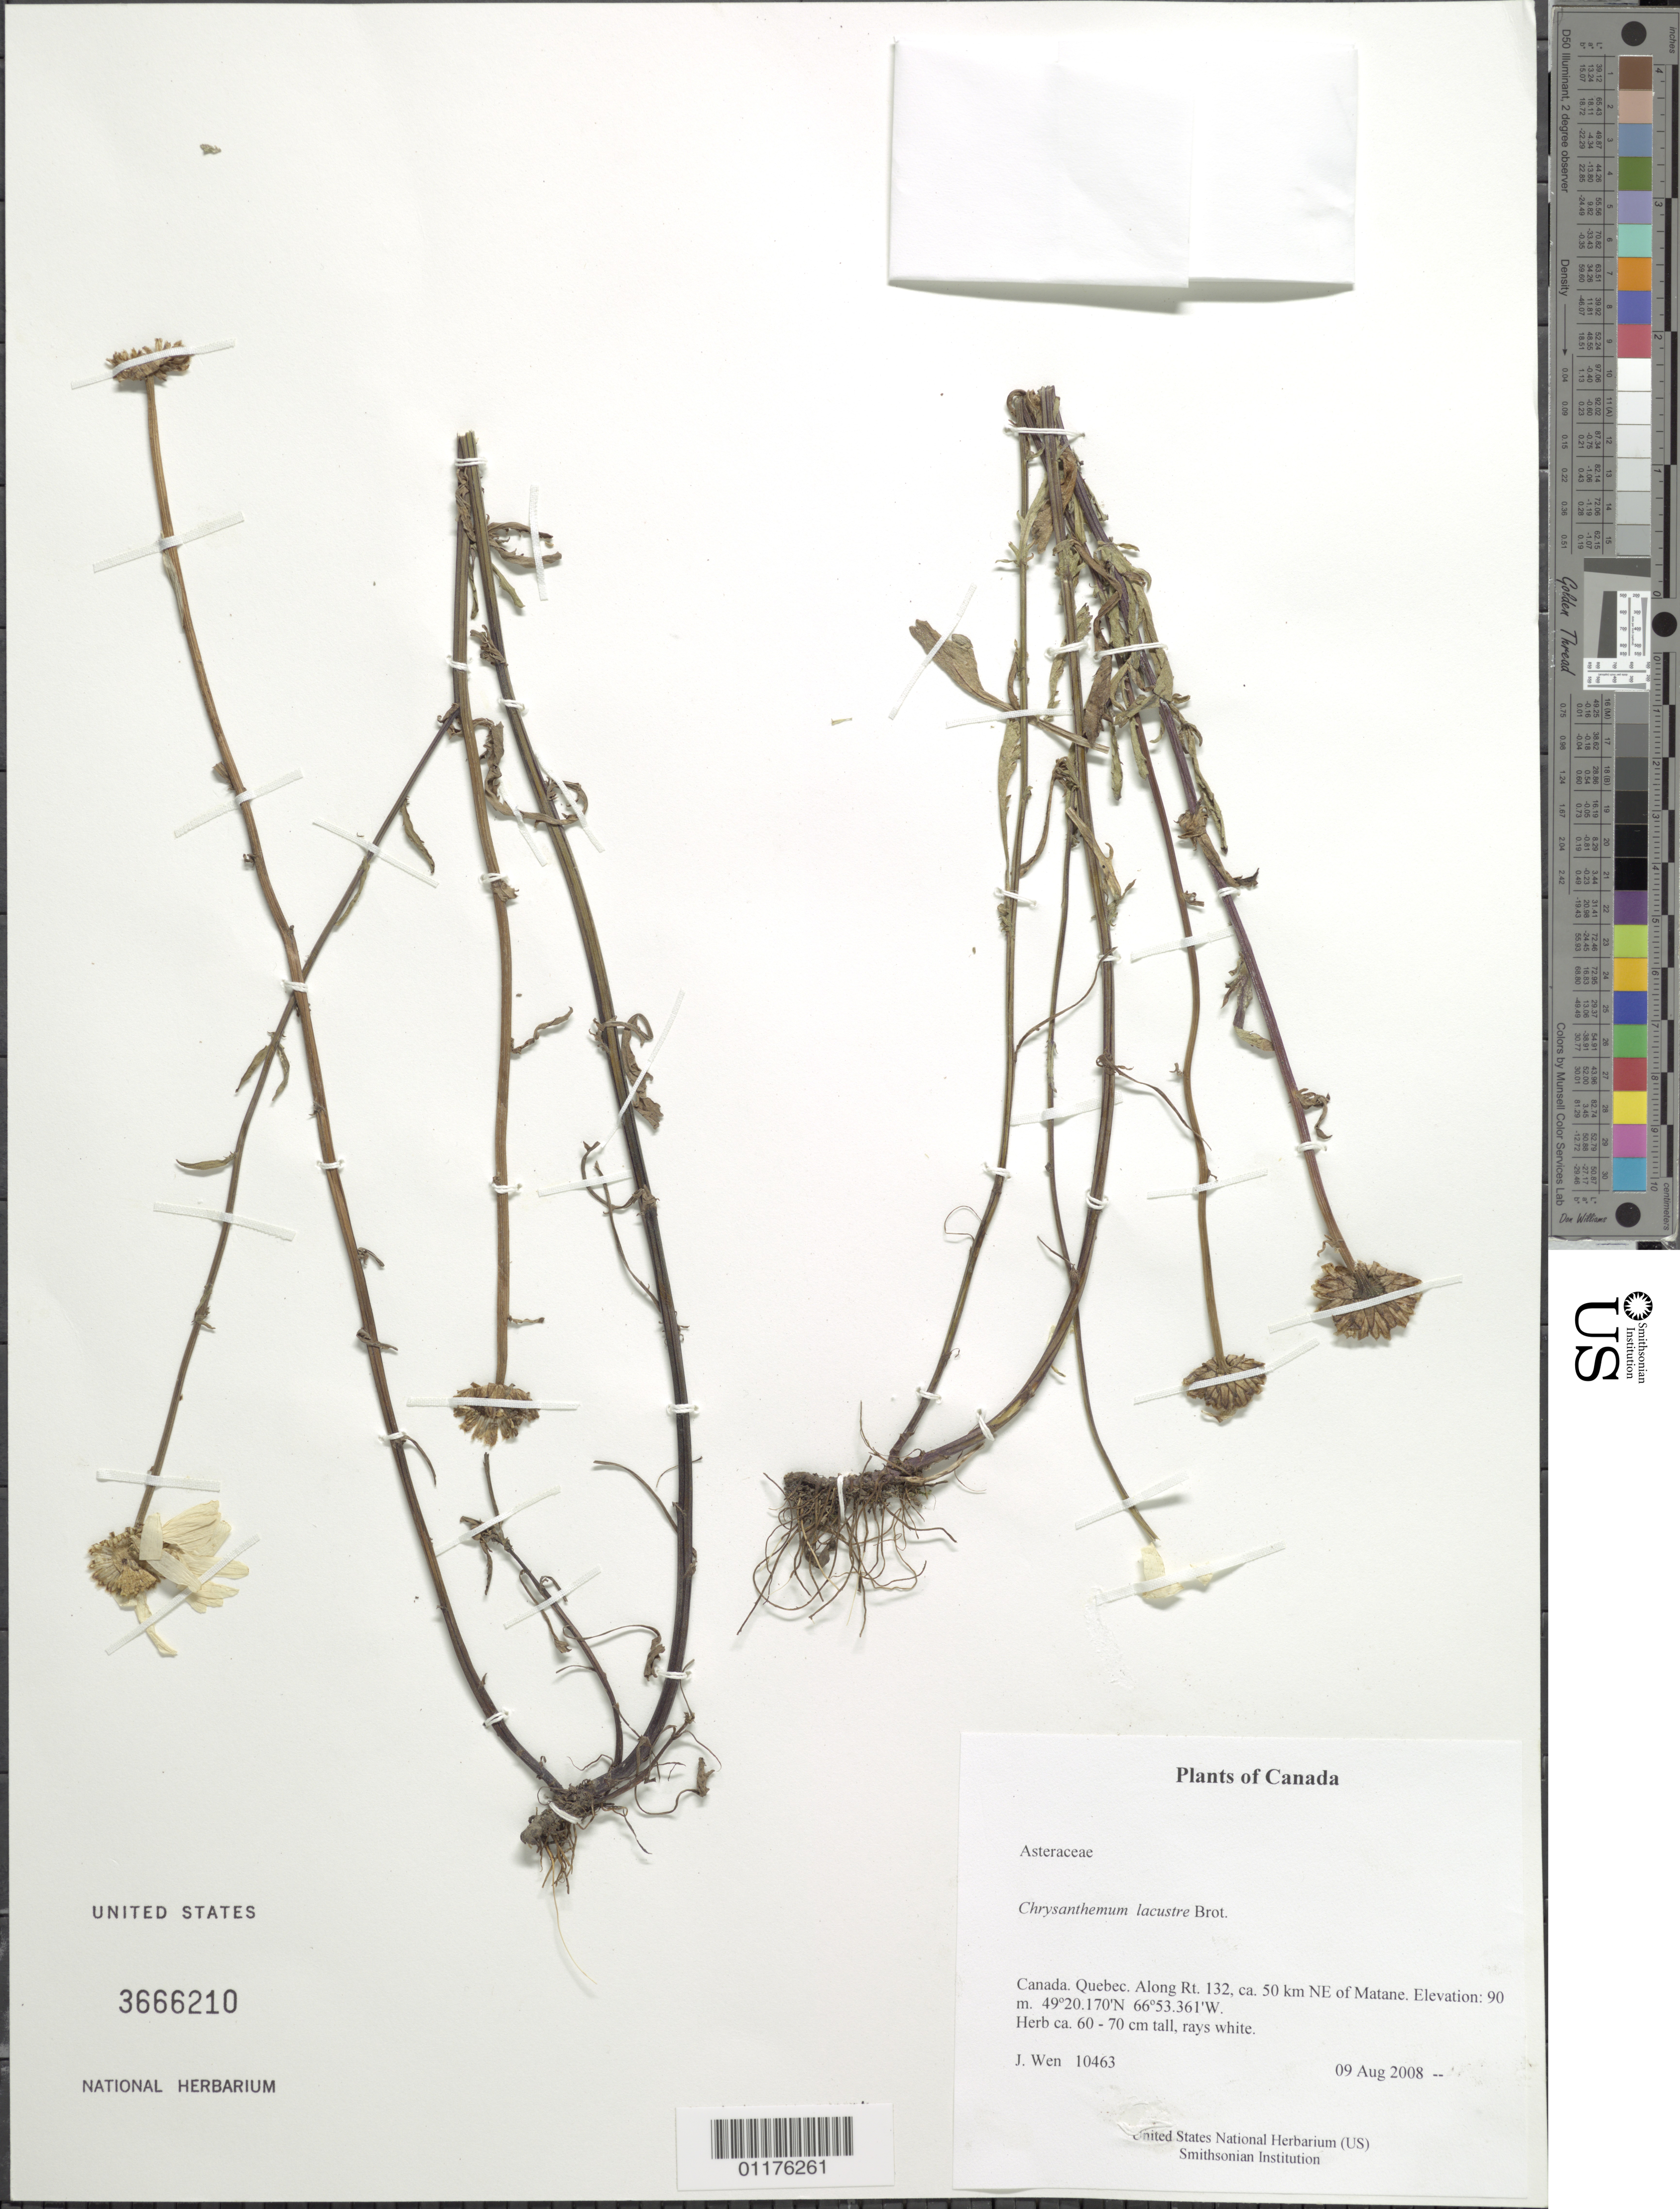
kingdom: Plantae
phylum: Tracheophyta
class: Magnoliopsida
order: Asterales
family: Asteraceae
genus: Chrysanthemum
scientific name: Chrysanthemum lacustre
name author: Brot.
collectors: J. Wen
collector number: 10463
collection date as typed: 09 Aug 2008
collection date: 2008-08-09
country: Canada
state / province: Quebec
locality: Along Rt. 132, ca. 50 km NE of Matane.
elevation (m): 90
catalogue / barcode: US 3666210